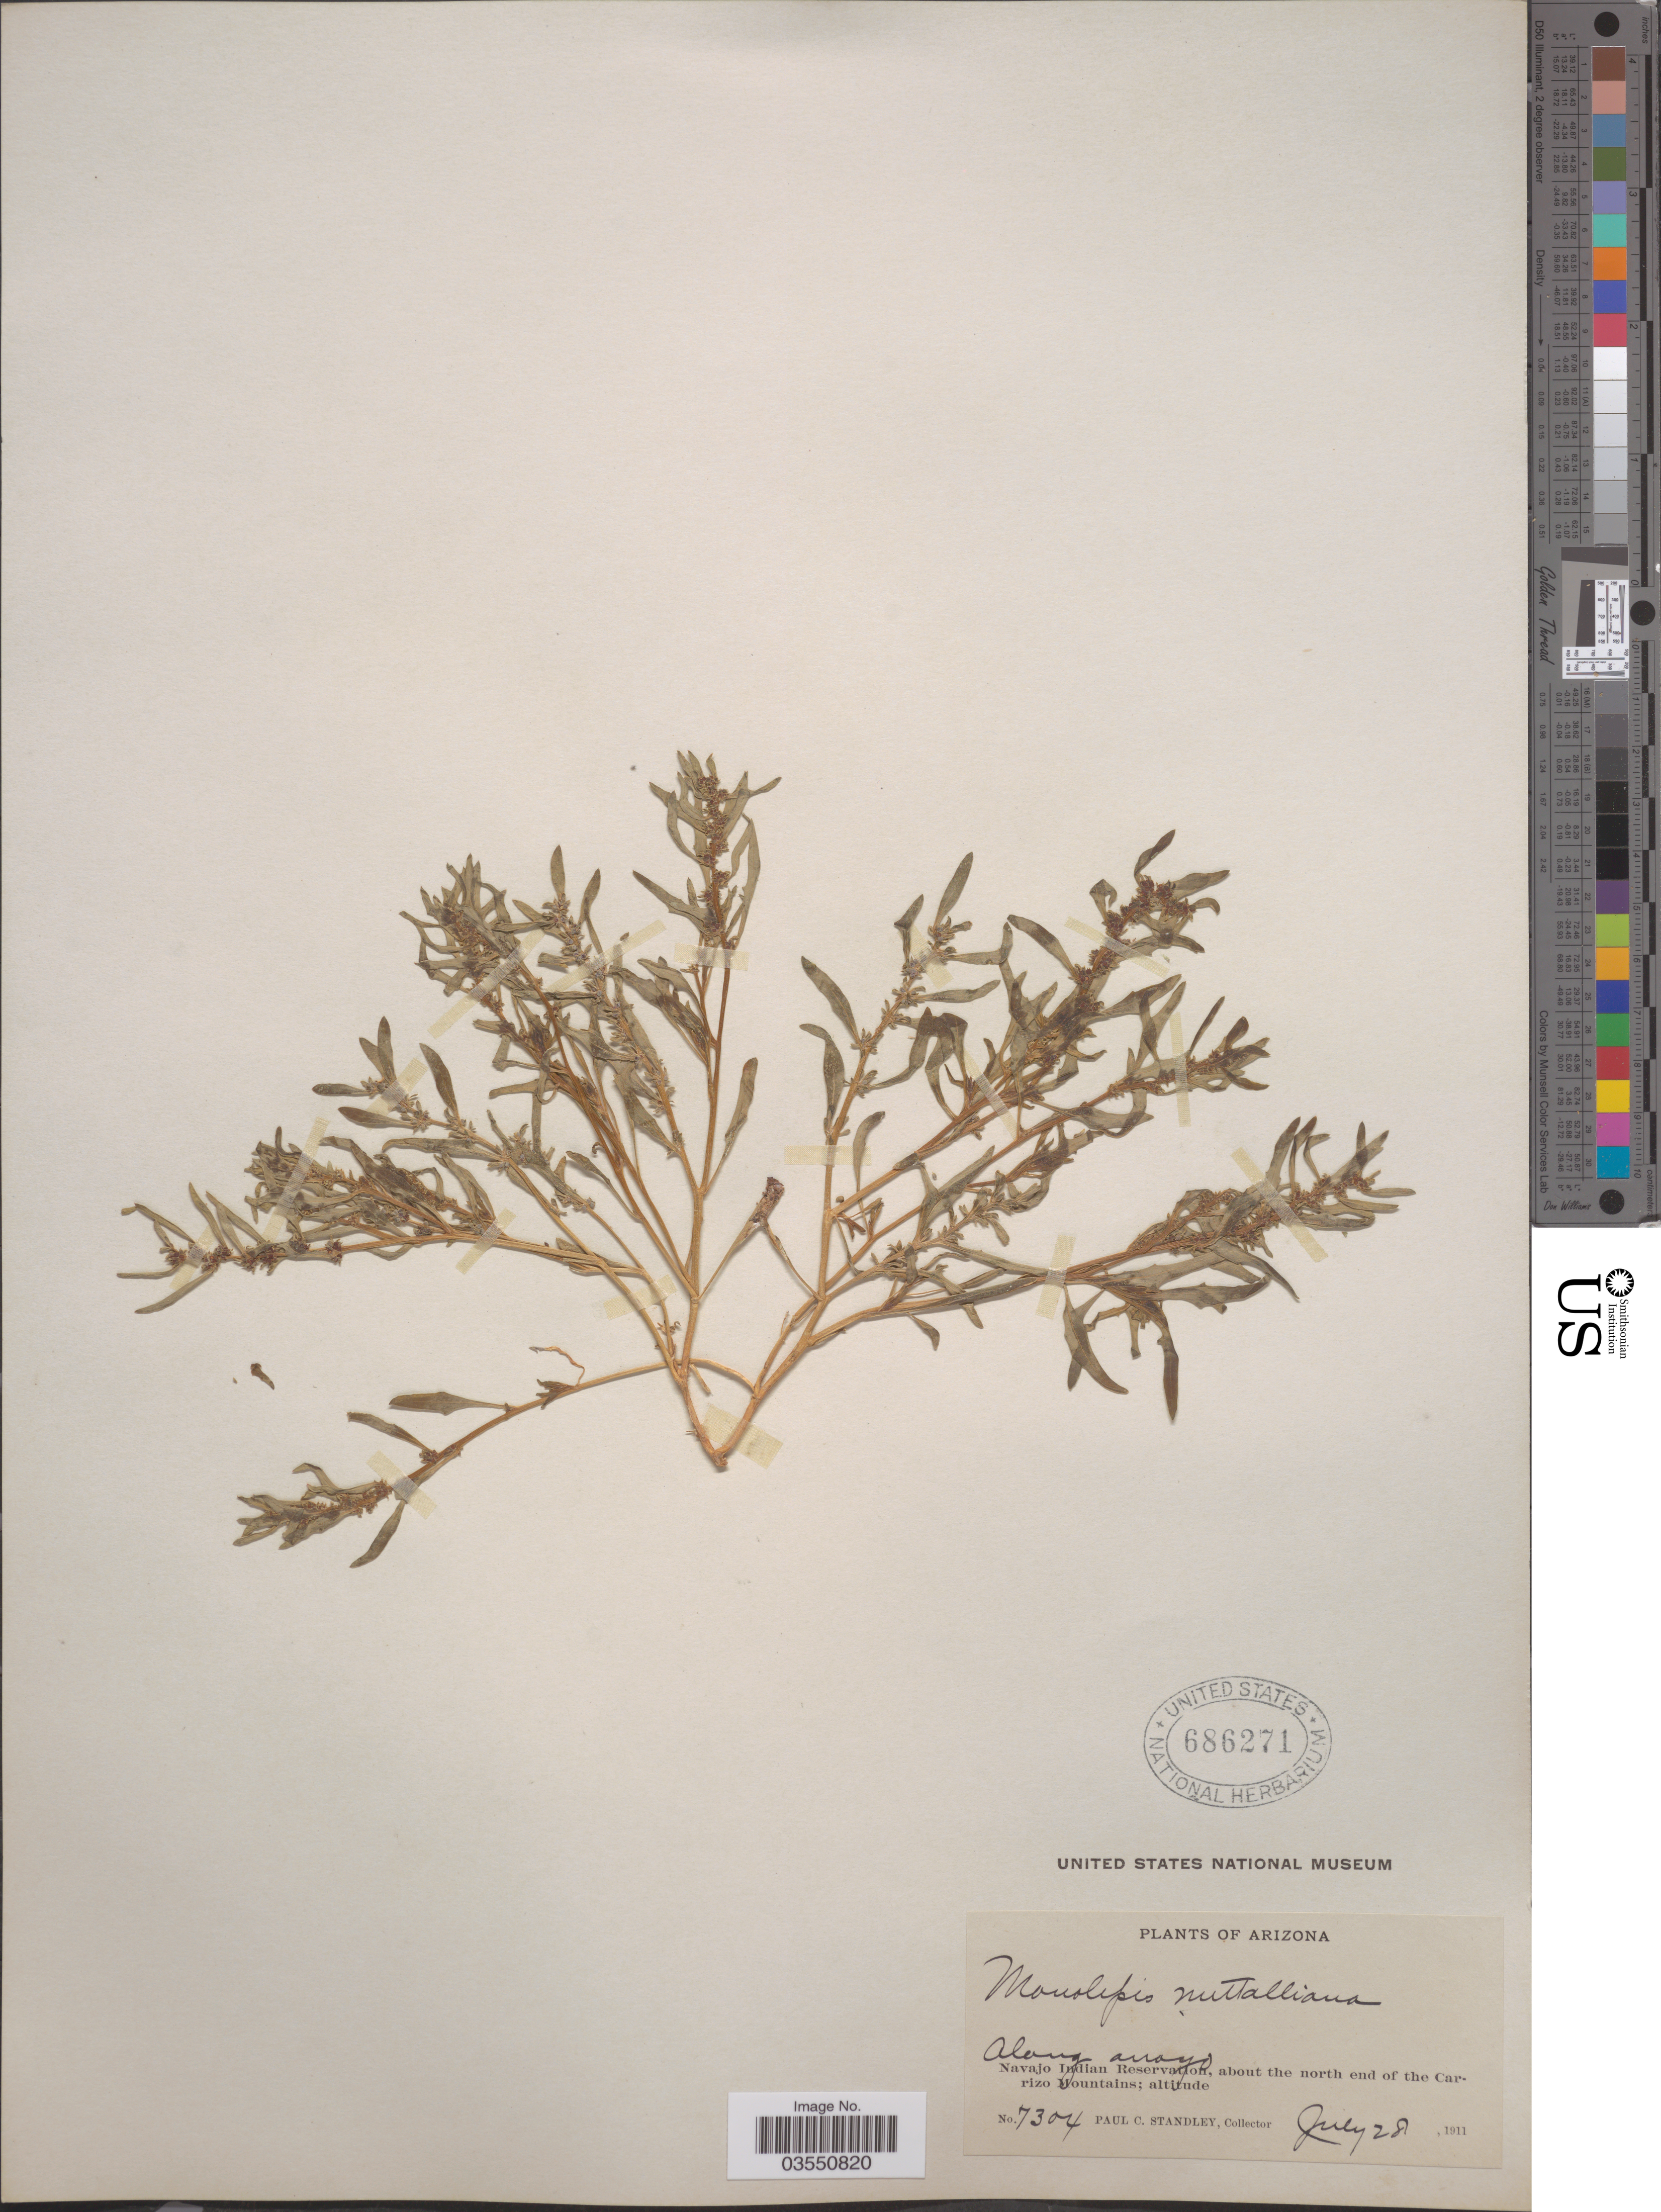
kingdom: Plantae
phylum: Tracheophyta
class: Magnoliopsida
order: Caryophyllales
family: Amaranthaceae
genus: Blitum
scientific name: Blitum nuttallianum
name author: Schult.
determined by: U.S. National Herbarium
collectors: P. C. Standley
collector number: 7304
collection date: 1911-07-28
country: United States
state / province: Arizona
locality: Navajo Indian Reservation, about the north end of the Carrizo Mountains.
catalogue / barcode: US 686271